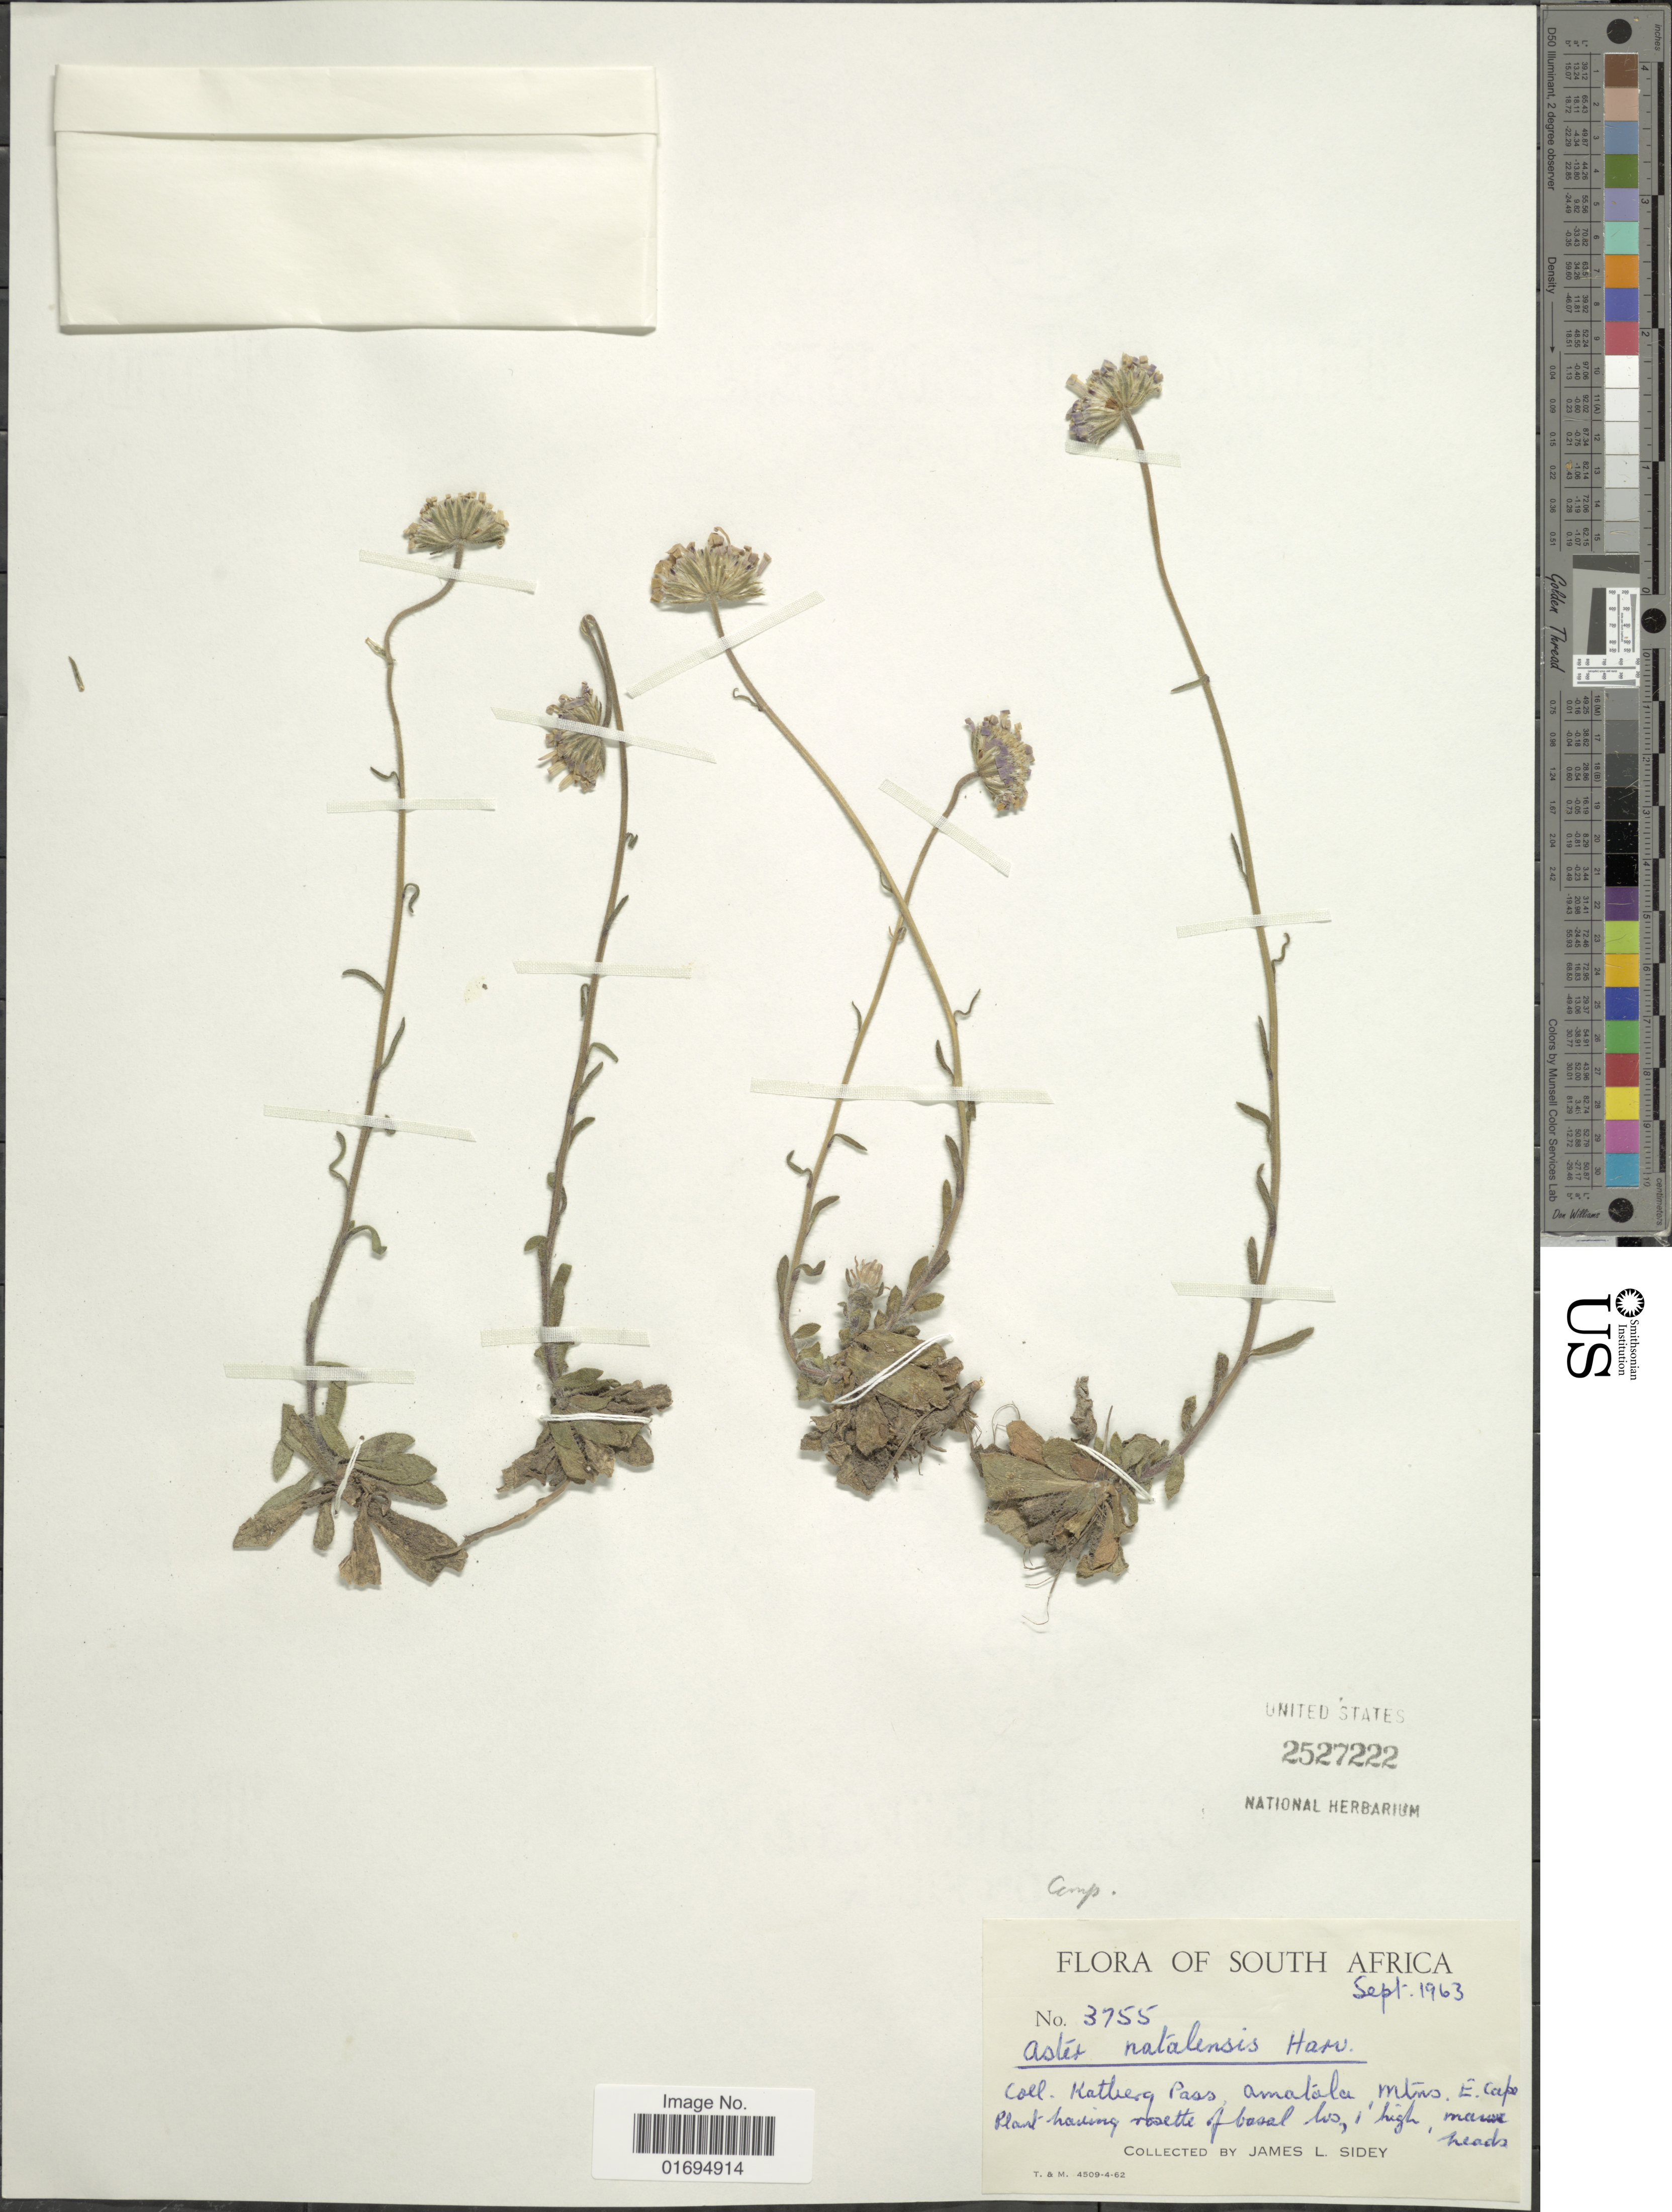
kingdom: Plantae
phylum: Tracheophyta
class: Magnoliopsida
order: Asterales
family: Asteraceae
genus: Felicia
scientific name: Felicia natalensis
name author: Sch. Bip. ex Walp.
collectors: J. L. Sidey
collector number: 3755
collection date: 1963-09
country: South Africa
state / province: Eastern Cape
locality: Katberg Pass, Amatala, mtns. E. Cape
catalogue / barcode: US 2527222